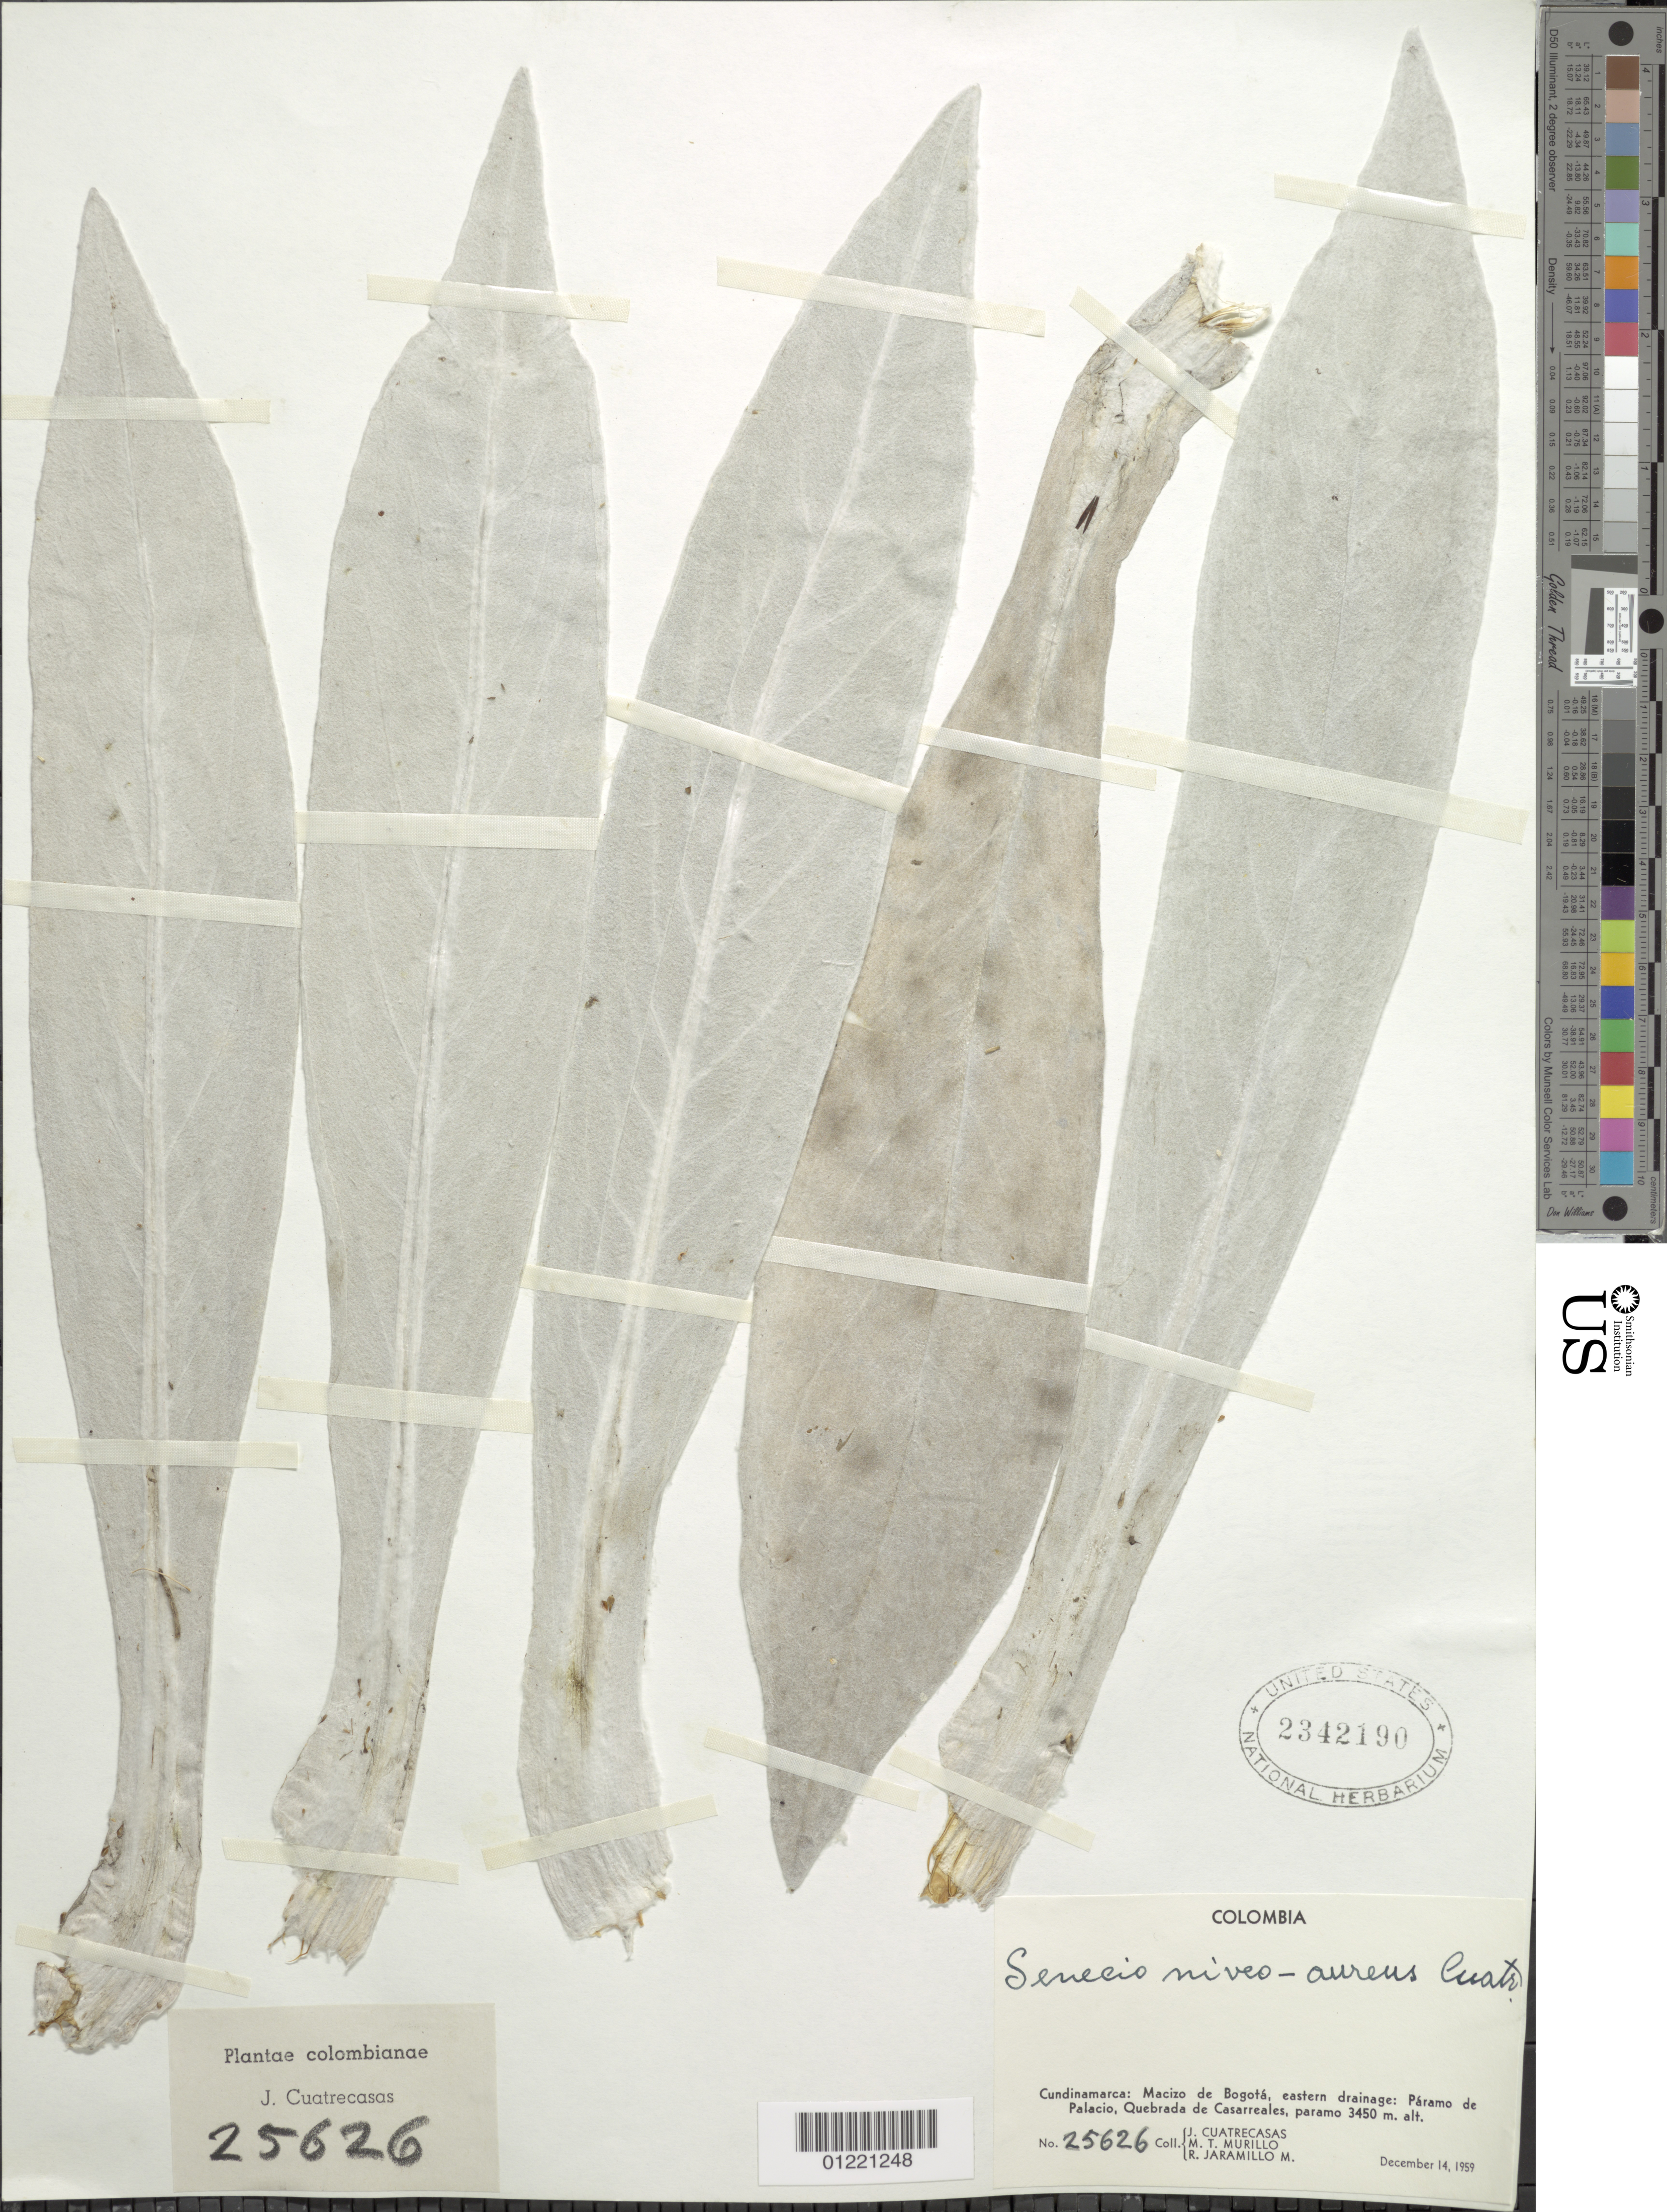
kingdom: Plantae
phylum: Tracheophyta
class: Magnoliopsida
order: Asterales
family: Asteraceae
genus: Senecio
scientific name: Senecio niveo-aureus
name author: Cuatrec.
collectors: J. Cuatrecasas, M. Murillo & R. Jaramillo M.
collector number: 25626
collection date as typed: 14-Dec-59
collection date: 1959-12-14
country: Colombia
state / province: Cundinamarca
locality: Cundinamarca: Macizo de Bogotá, eastern drainage: Páramo de Palacio, Quebrada de Casarreales.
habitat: paramo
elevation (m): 3450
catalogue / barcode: US 2342190